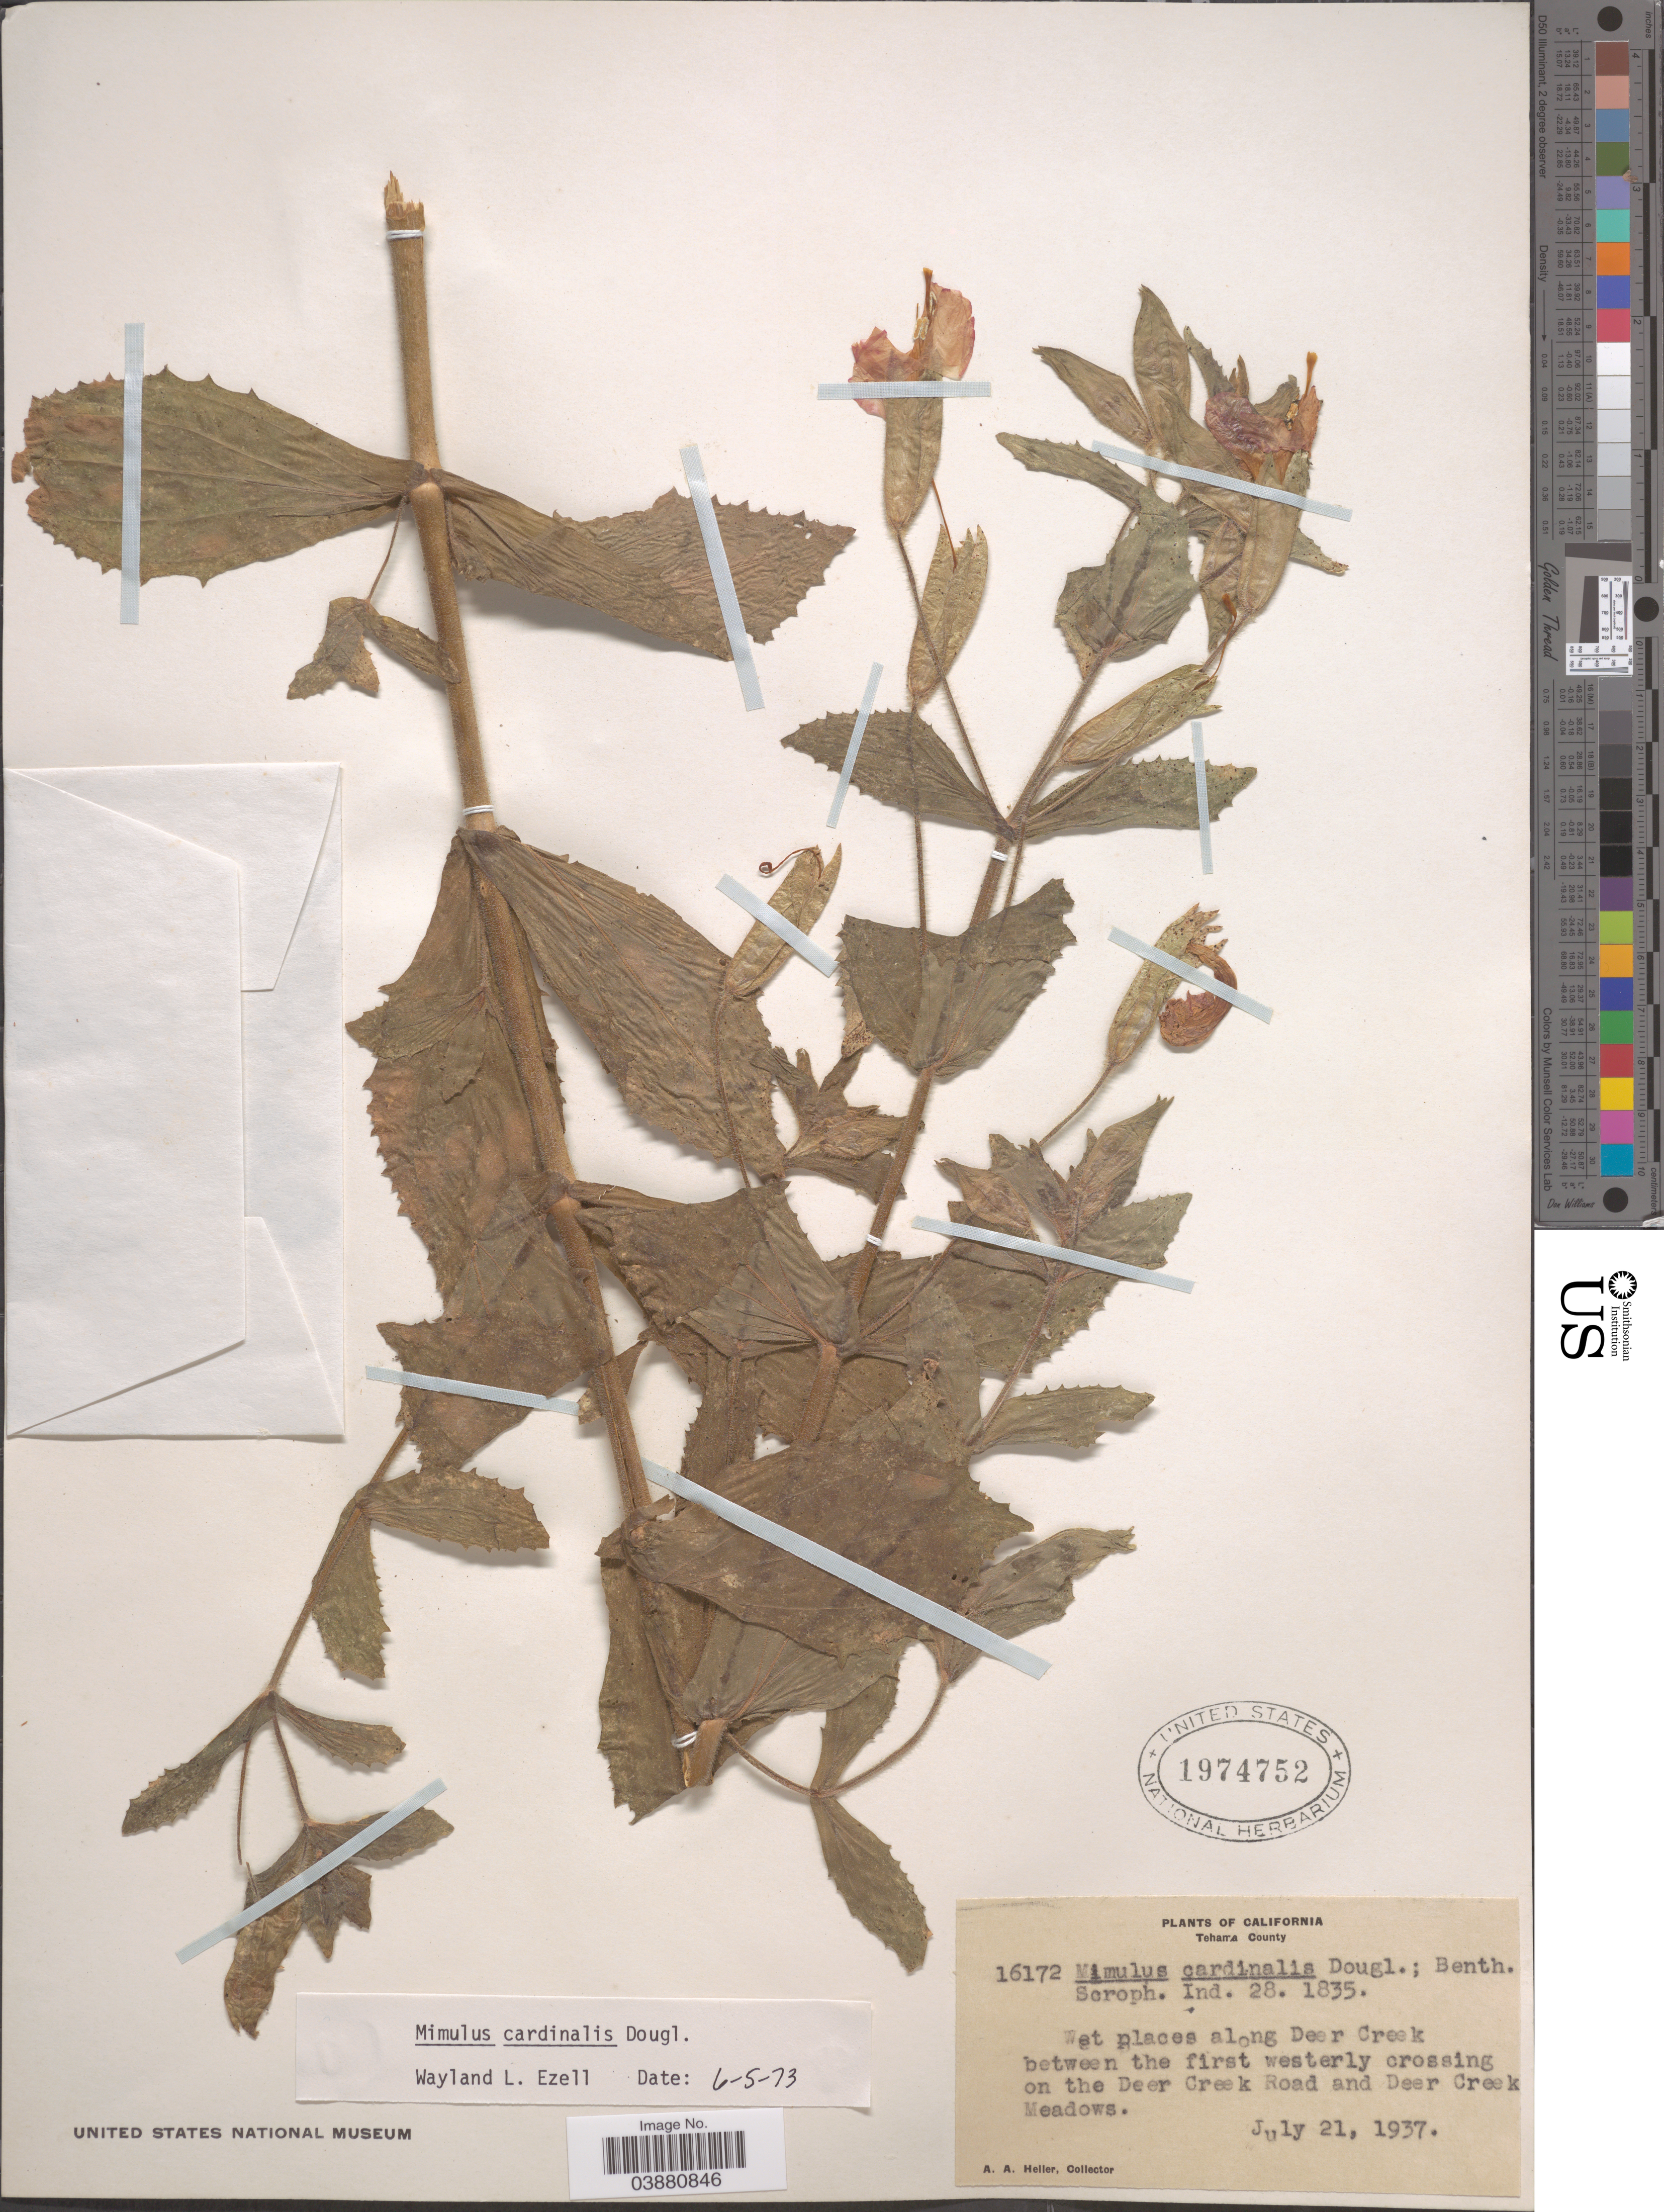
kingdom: Plantae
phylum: Tracheophyta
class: Magnoliopsida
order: Lamiales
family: Phrymaceae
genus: Mimulus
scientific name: Mimulus cardinalis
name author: Douglas ex Benth.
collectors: A. A. Heller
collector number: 16172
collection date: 1937-07-21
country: United States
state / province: California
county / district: Tehama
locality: Tehama County. Wet places along Deer Creek between the first westerly crossing on the Deer creek Road and Deer Creek Meadows.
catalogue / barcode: US 1974752